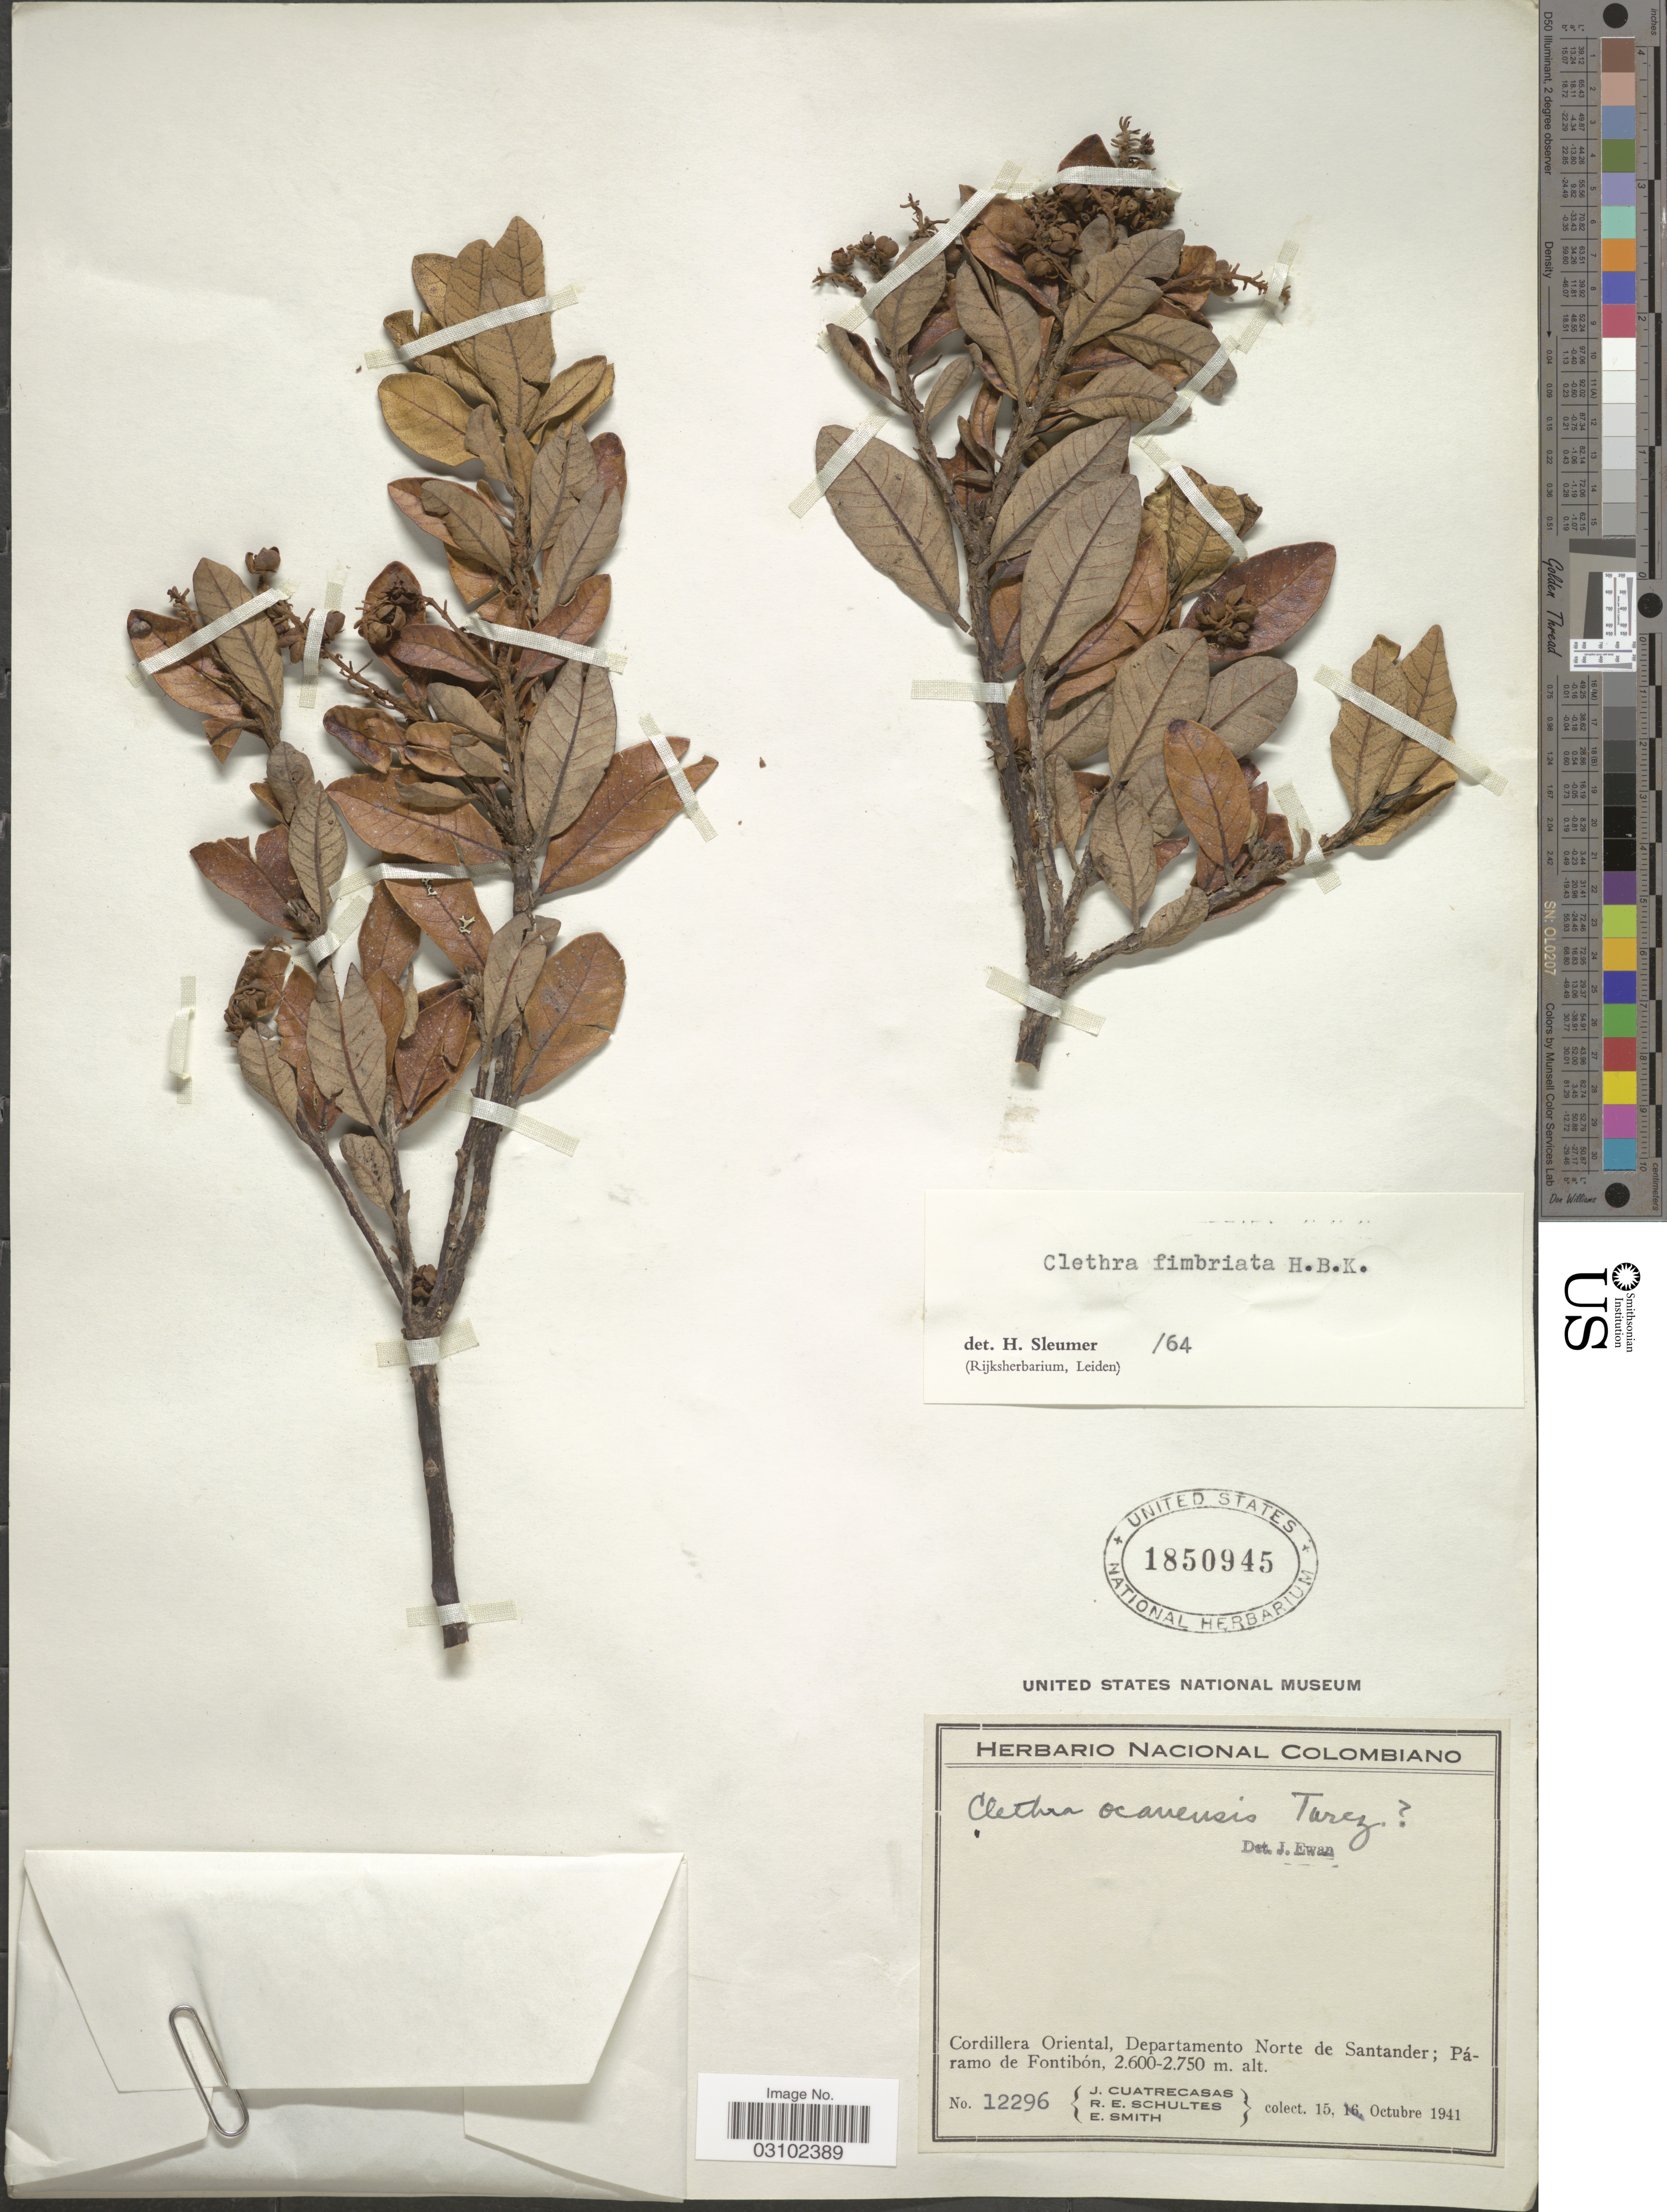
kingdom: Plantae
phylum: Tracheophyta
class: Magnoliopsida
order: Ericales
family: Clethraceae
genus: Clethra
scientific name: Clethra fimbriata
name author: Kunth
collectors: J. Cuatrecasas, R. E. Schultes & E. Smith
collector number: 12296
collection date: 1941-10-15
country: Colombia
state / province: Norte de Santander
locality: Cordillera Oriental, Departamento Norte de Santander; Páramo de Fontibón.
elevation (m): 2600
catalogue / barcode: US 1850945